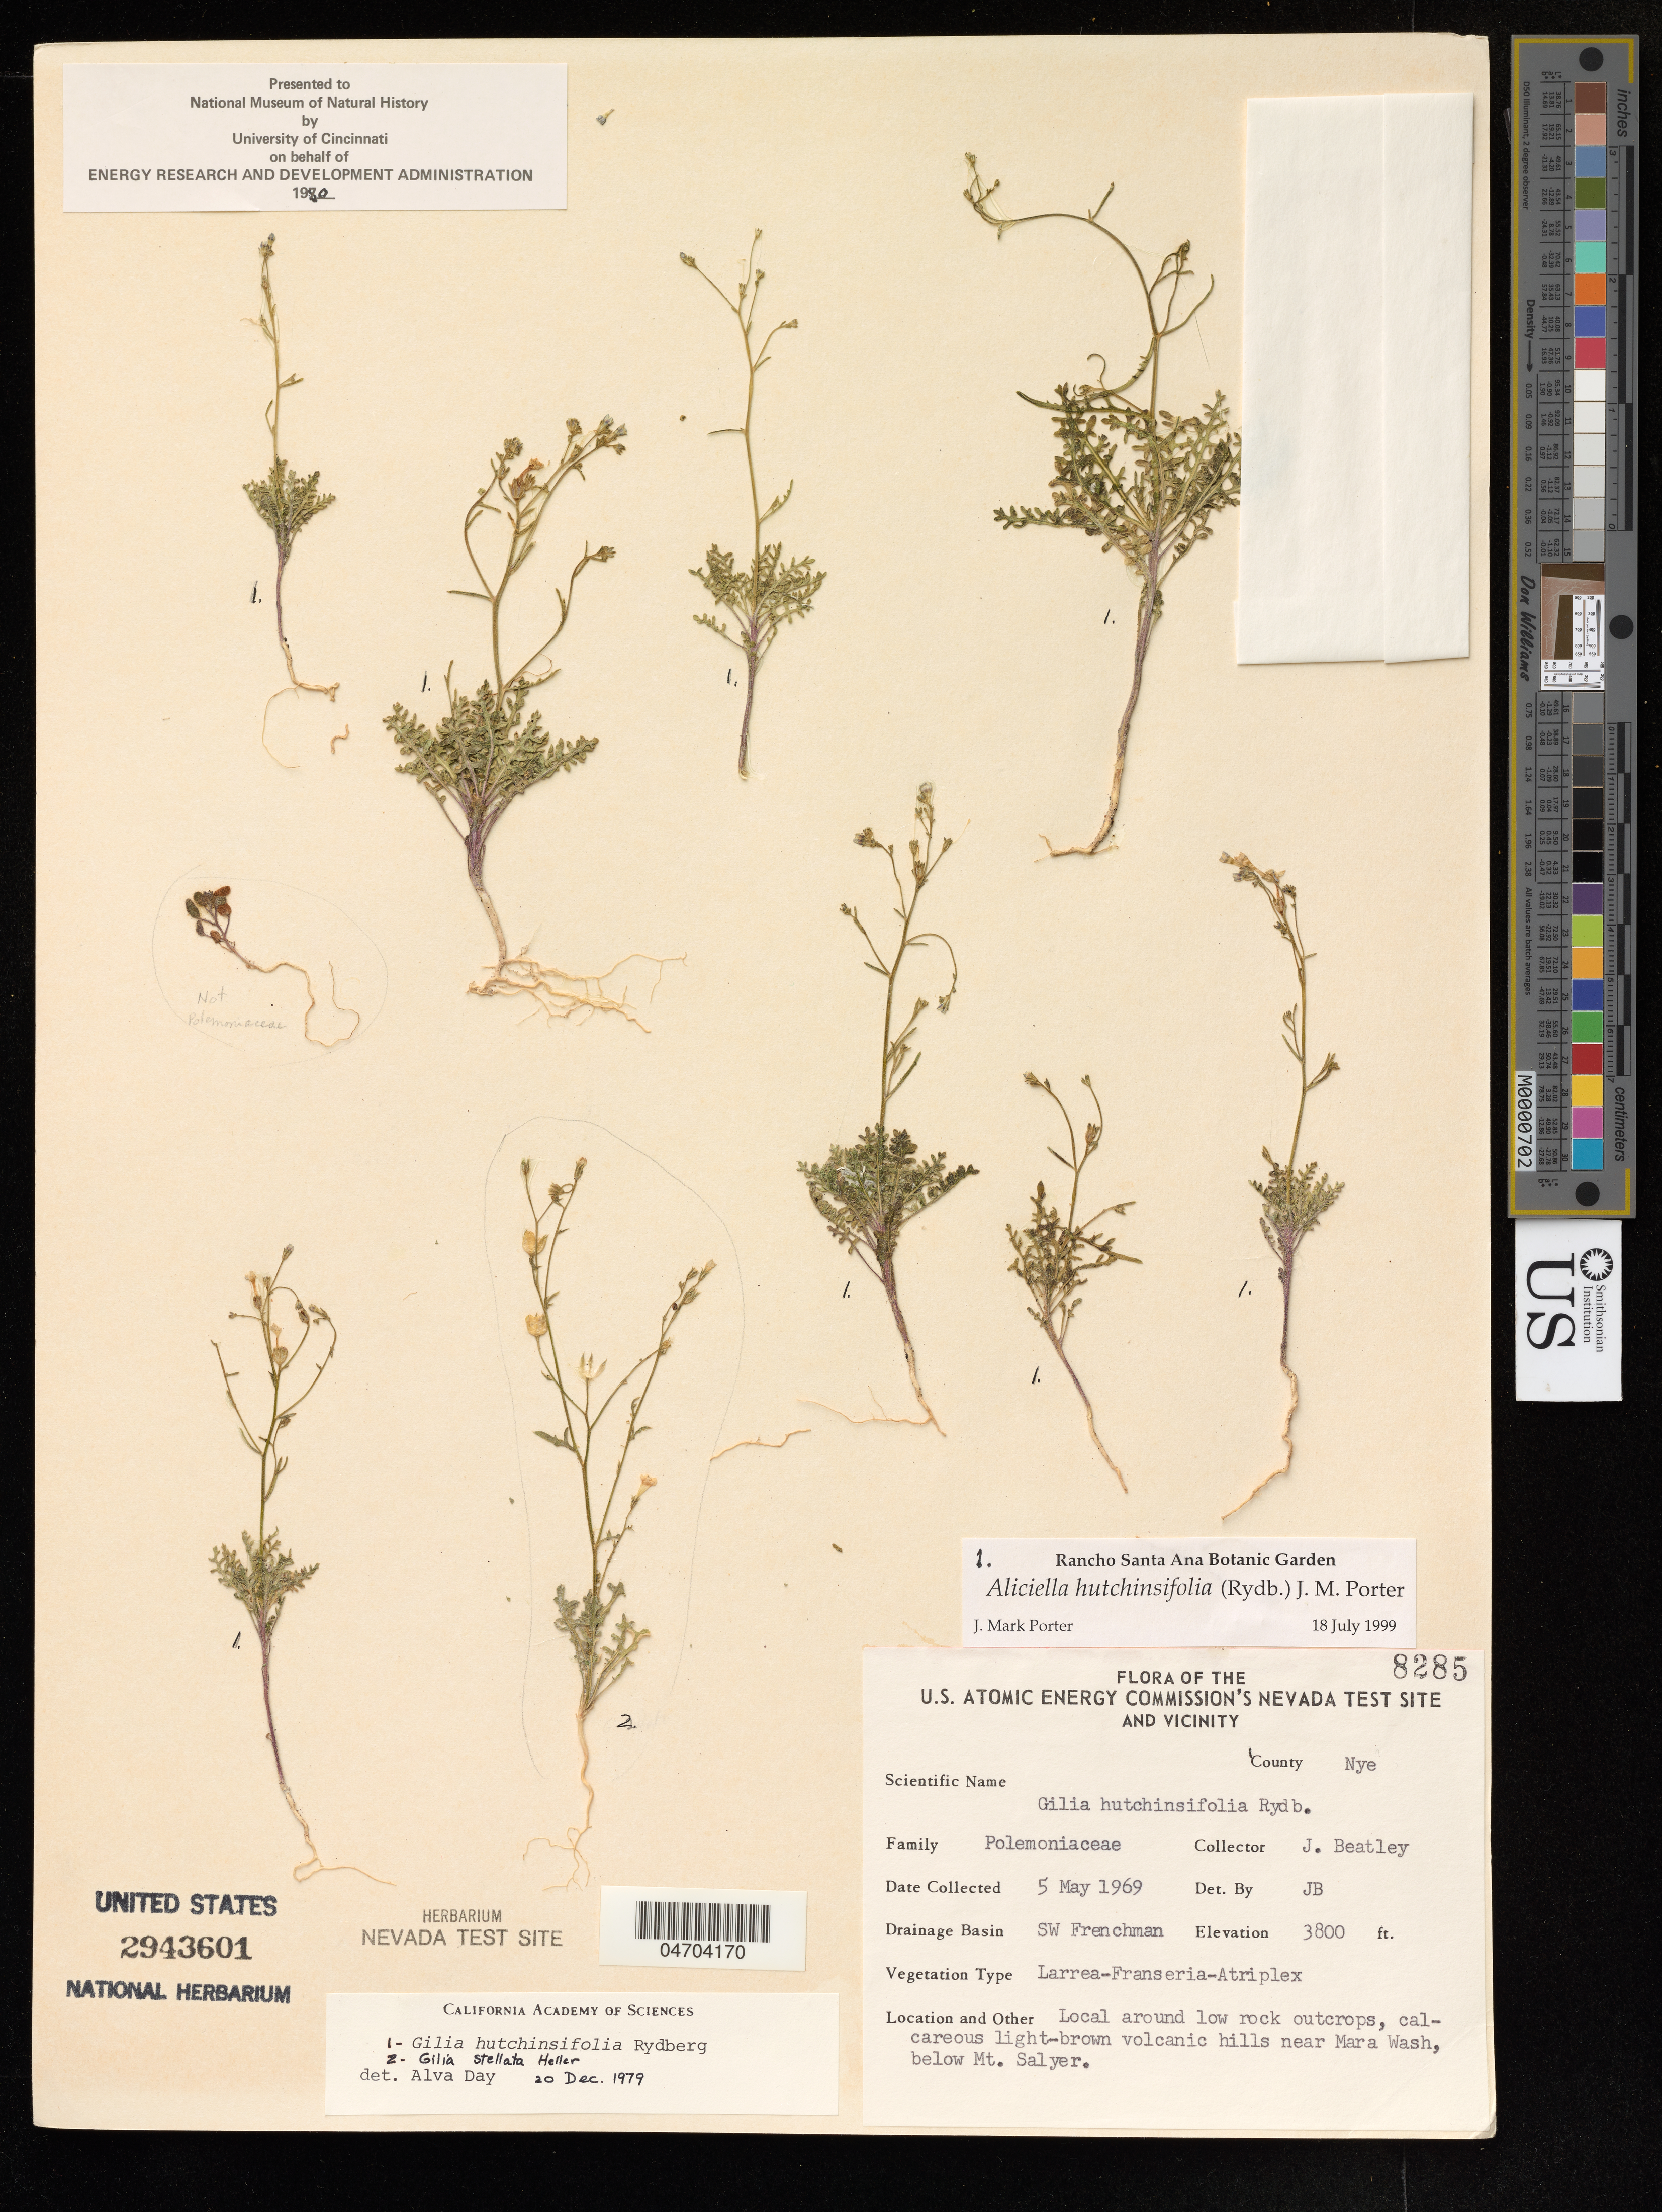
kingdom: Plantae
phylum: Tracheophyta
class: Magnoliopsida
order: Ericales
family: Polemoniaceae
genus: Aliciella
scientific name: Aliciella hutchinsifolia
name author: (Rydb.) J.M. Porter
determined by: Porter, J. M.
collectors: J. C. Beatley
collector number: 8285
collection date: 1969-05-05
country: United States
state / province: Nevada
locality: U.S. Atomic Energy Commission's Nevada Test Site and Vicinity, County Nye, SW Frenchman, Mara Wash below Mt. Salyer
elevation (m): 1128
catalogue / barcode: US 2943601